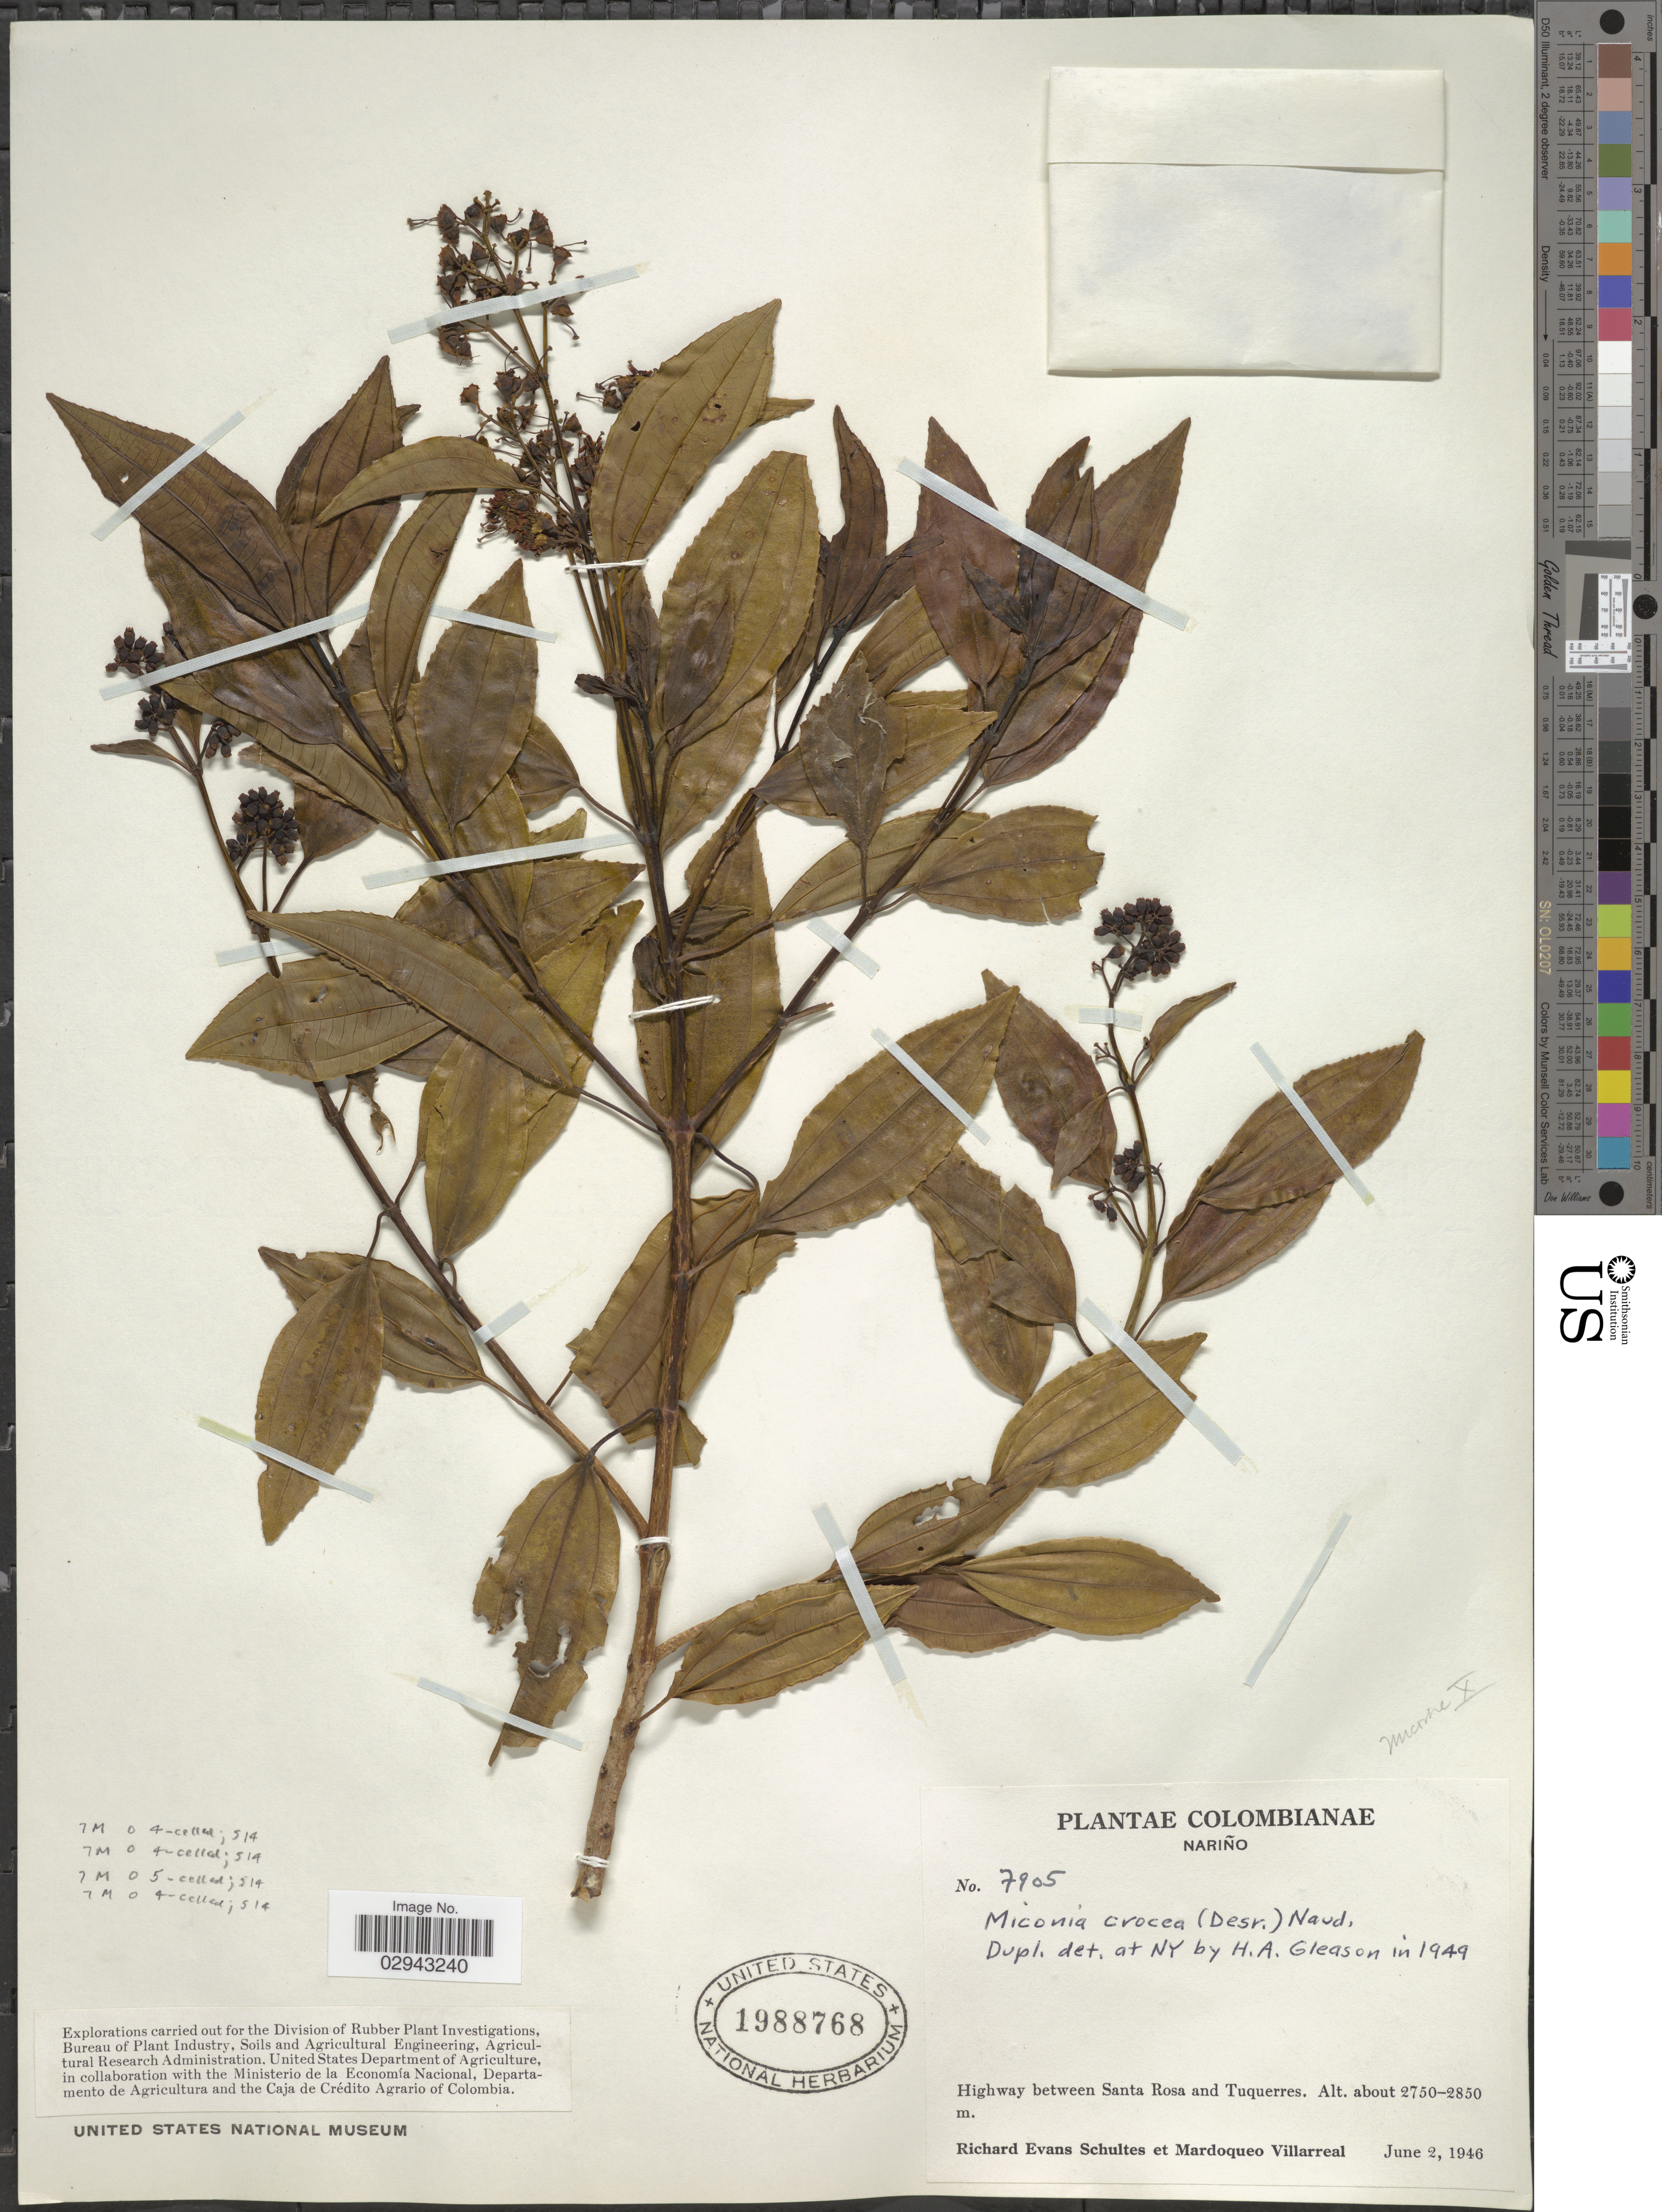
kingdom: Plantae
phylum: Tracheophyta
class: Magnoliopsida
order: Myrtales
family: Melastomataceae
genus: Miconia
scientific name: Miconia setinodis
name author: (Bonpl.) DC.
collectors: R. E. Schultes & M. Villarreal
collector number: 7905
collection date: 1946-06-02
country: Colombia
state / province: Nariño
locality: Highway between Santa Rosa and Tuquerres.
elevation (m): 2750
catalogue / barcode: US 1988768